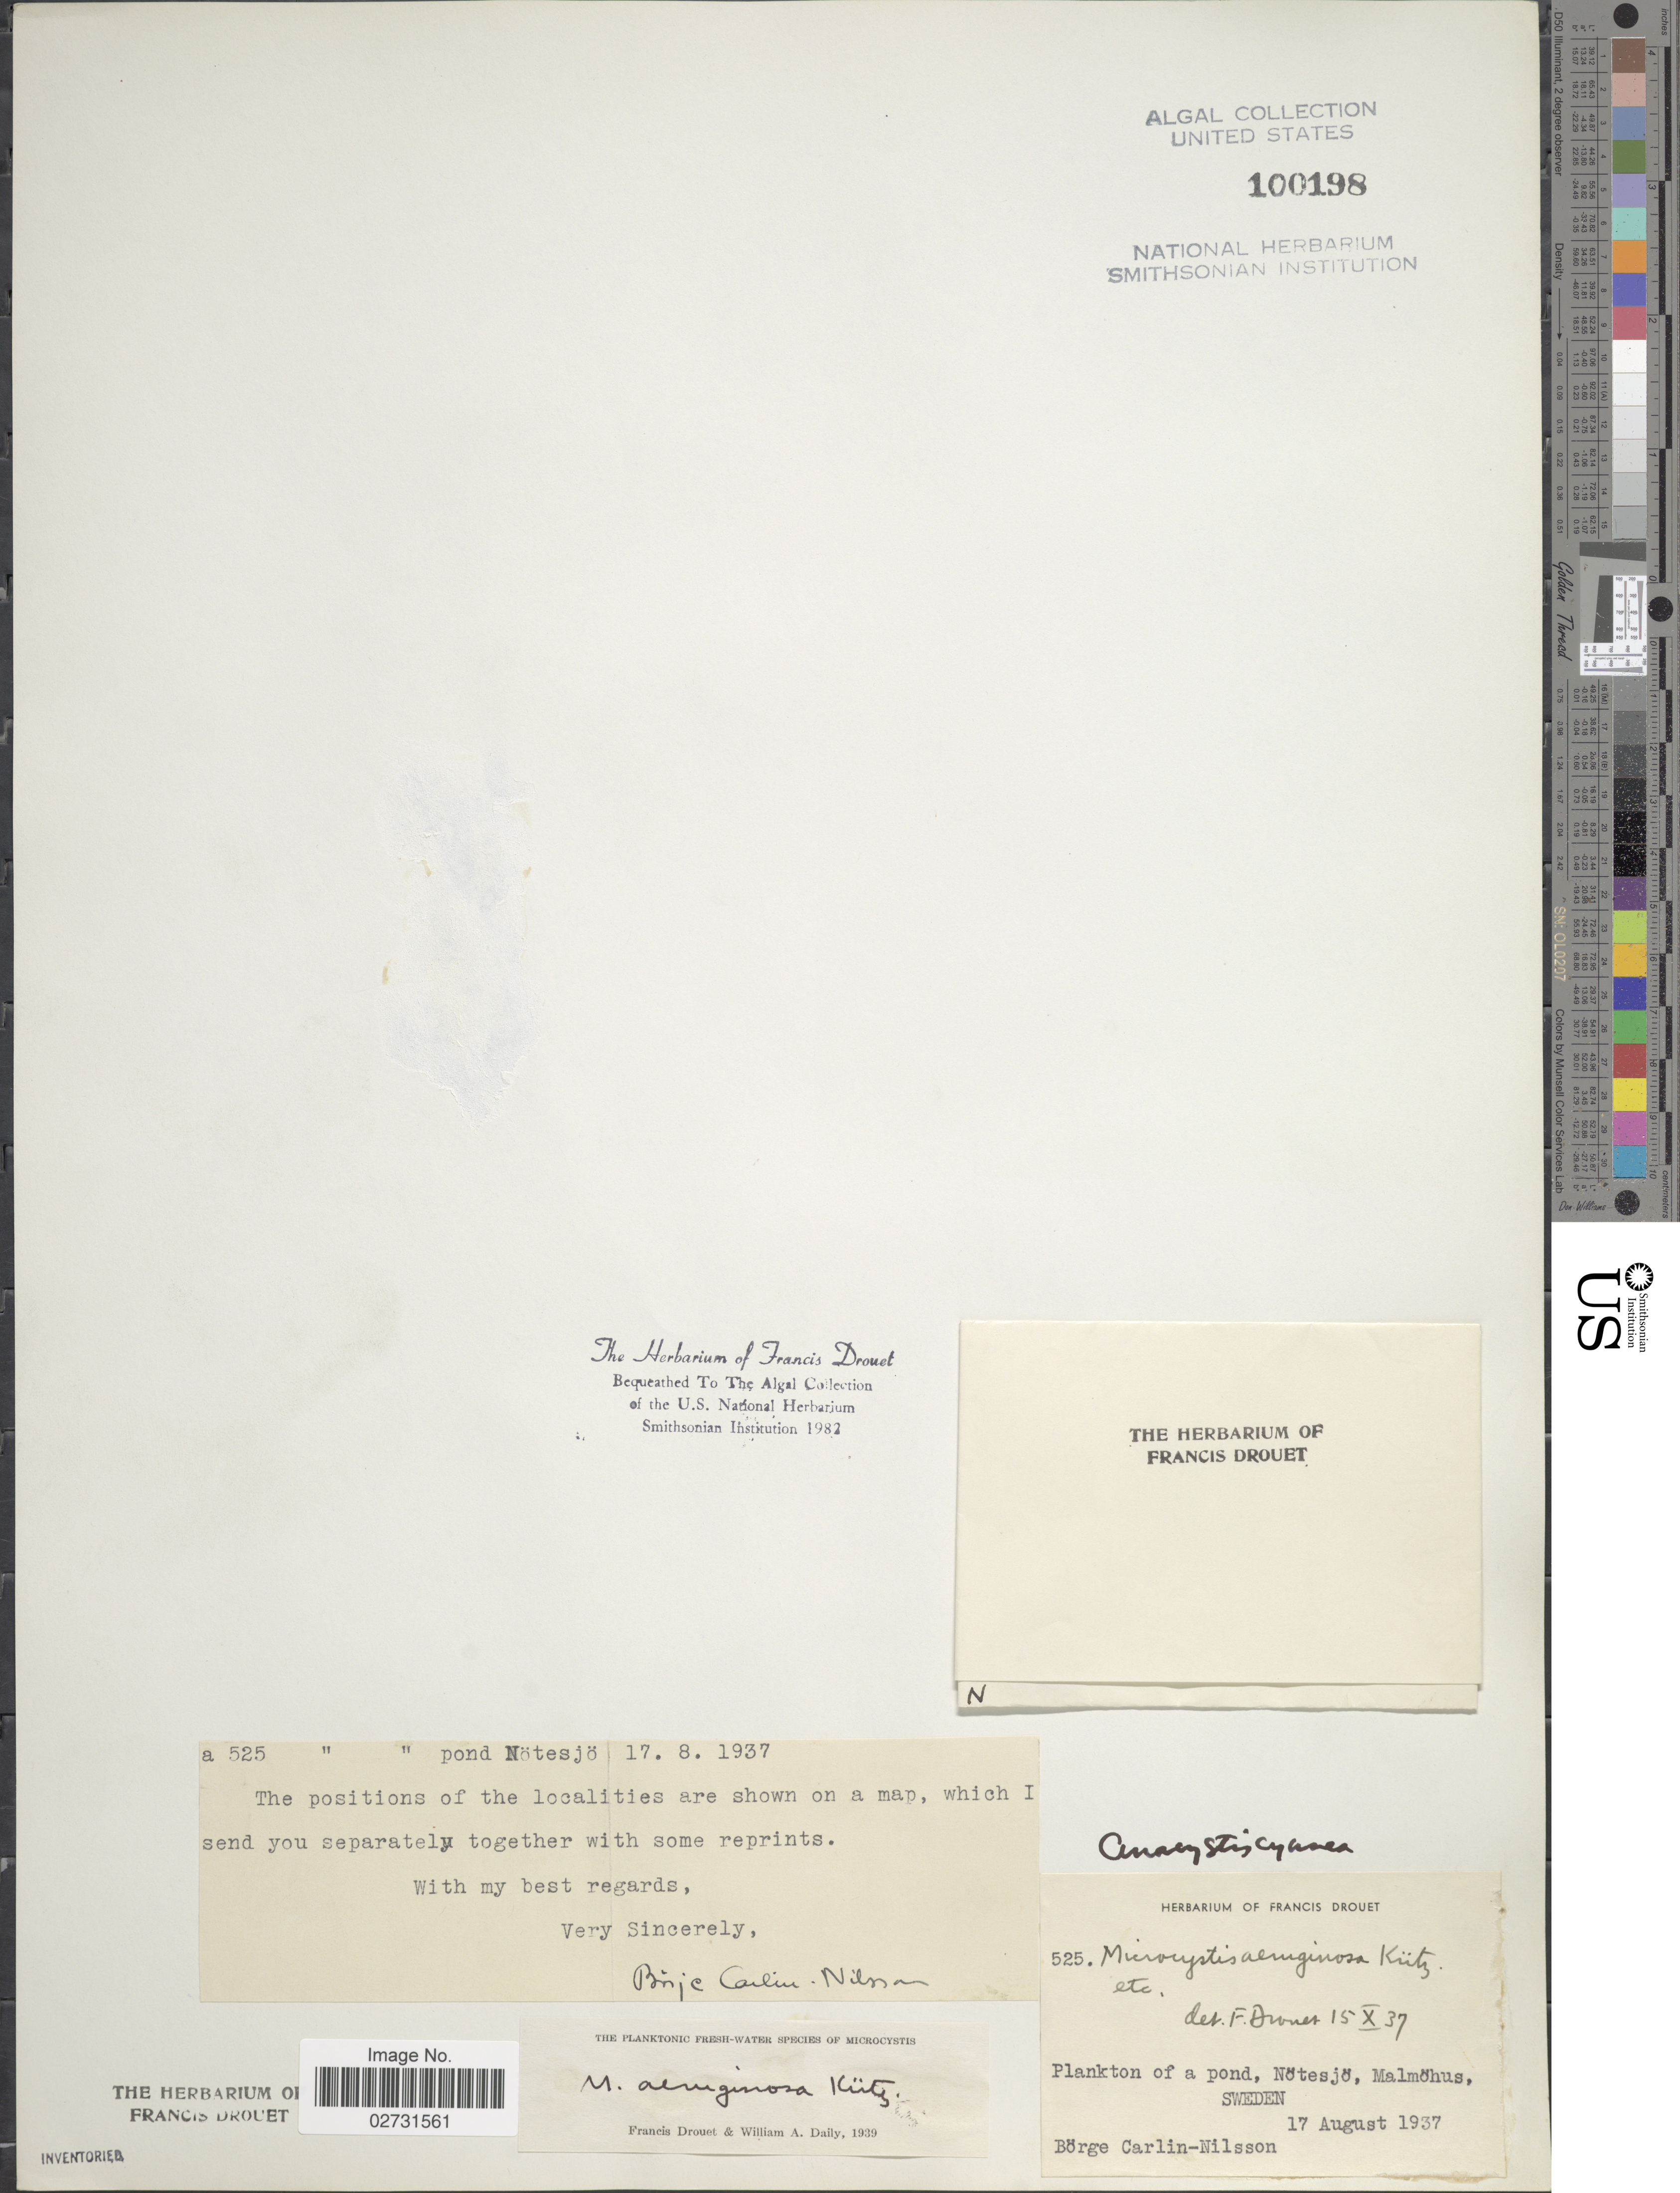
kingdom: Bacteria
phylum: Cyanobacteria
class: Cyanobacteriia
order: Cyanobacteriales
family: Chroococcaceae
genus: Anacystis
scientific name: Anacystis cyanea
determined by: Drouet, F. E.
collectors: B. Carlin-Nilsson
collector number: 525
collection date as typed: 17 August 1937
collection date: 1937-08-17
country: Sweden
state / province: Skåne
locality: Notesjo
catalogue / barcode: US 100198